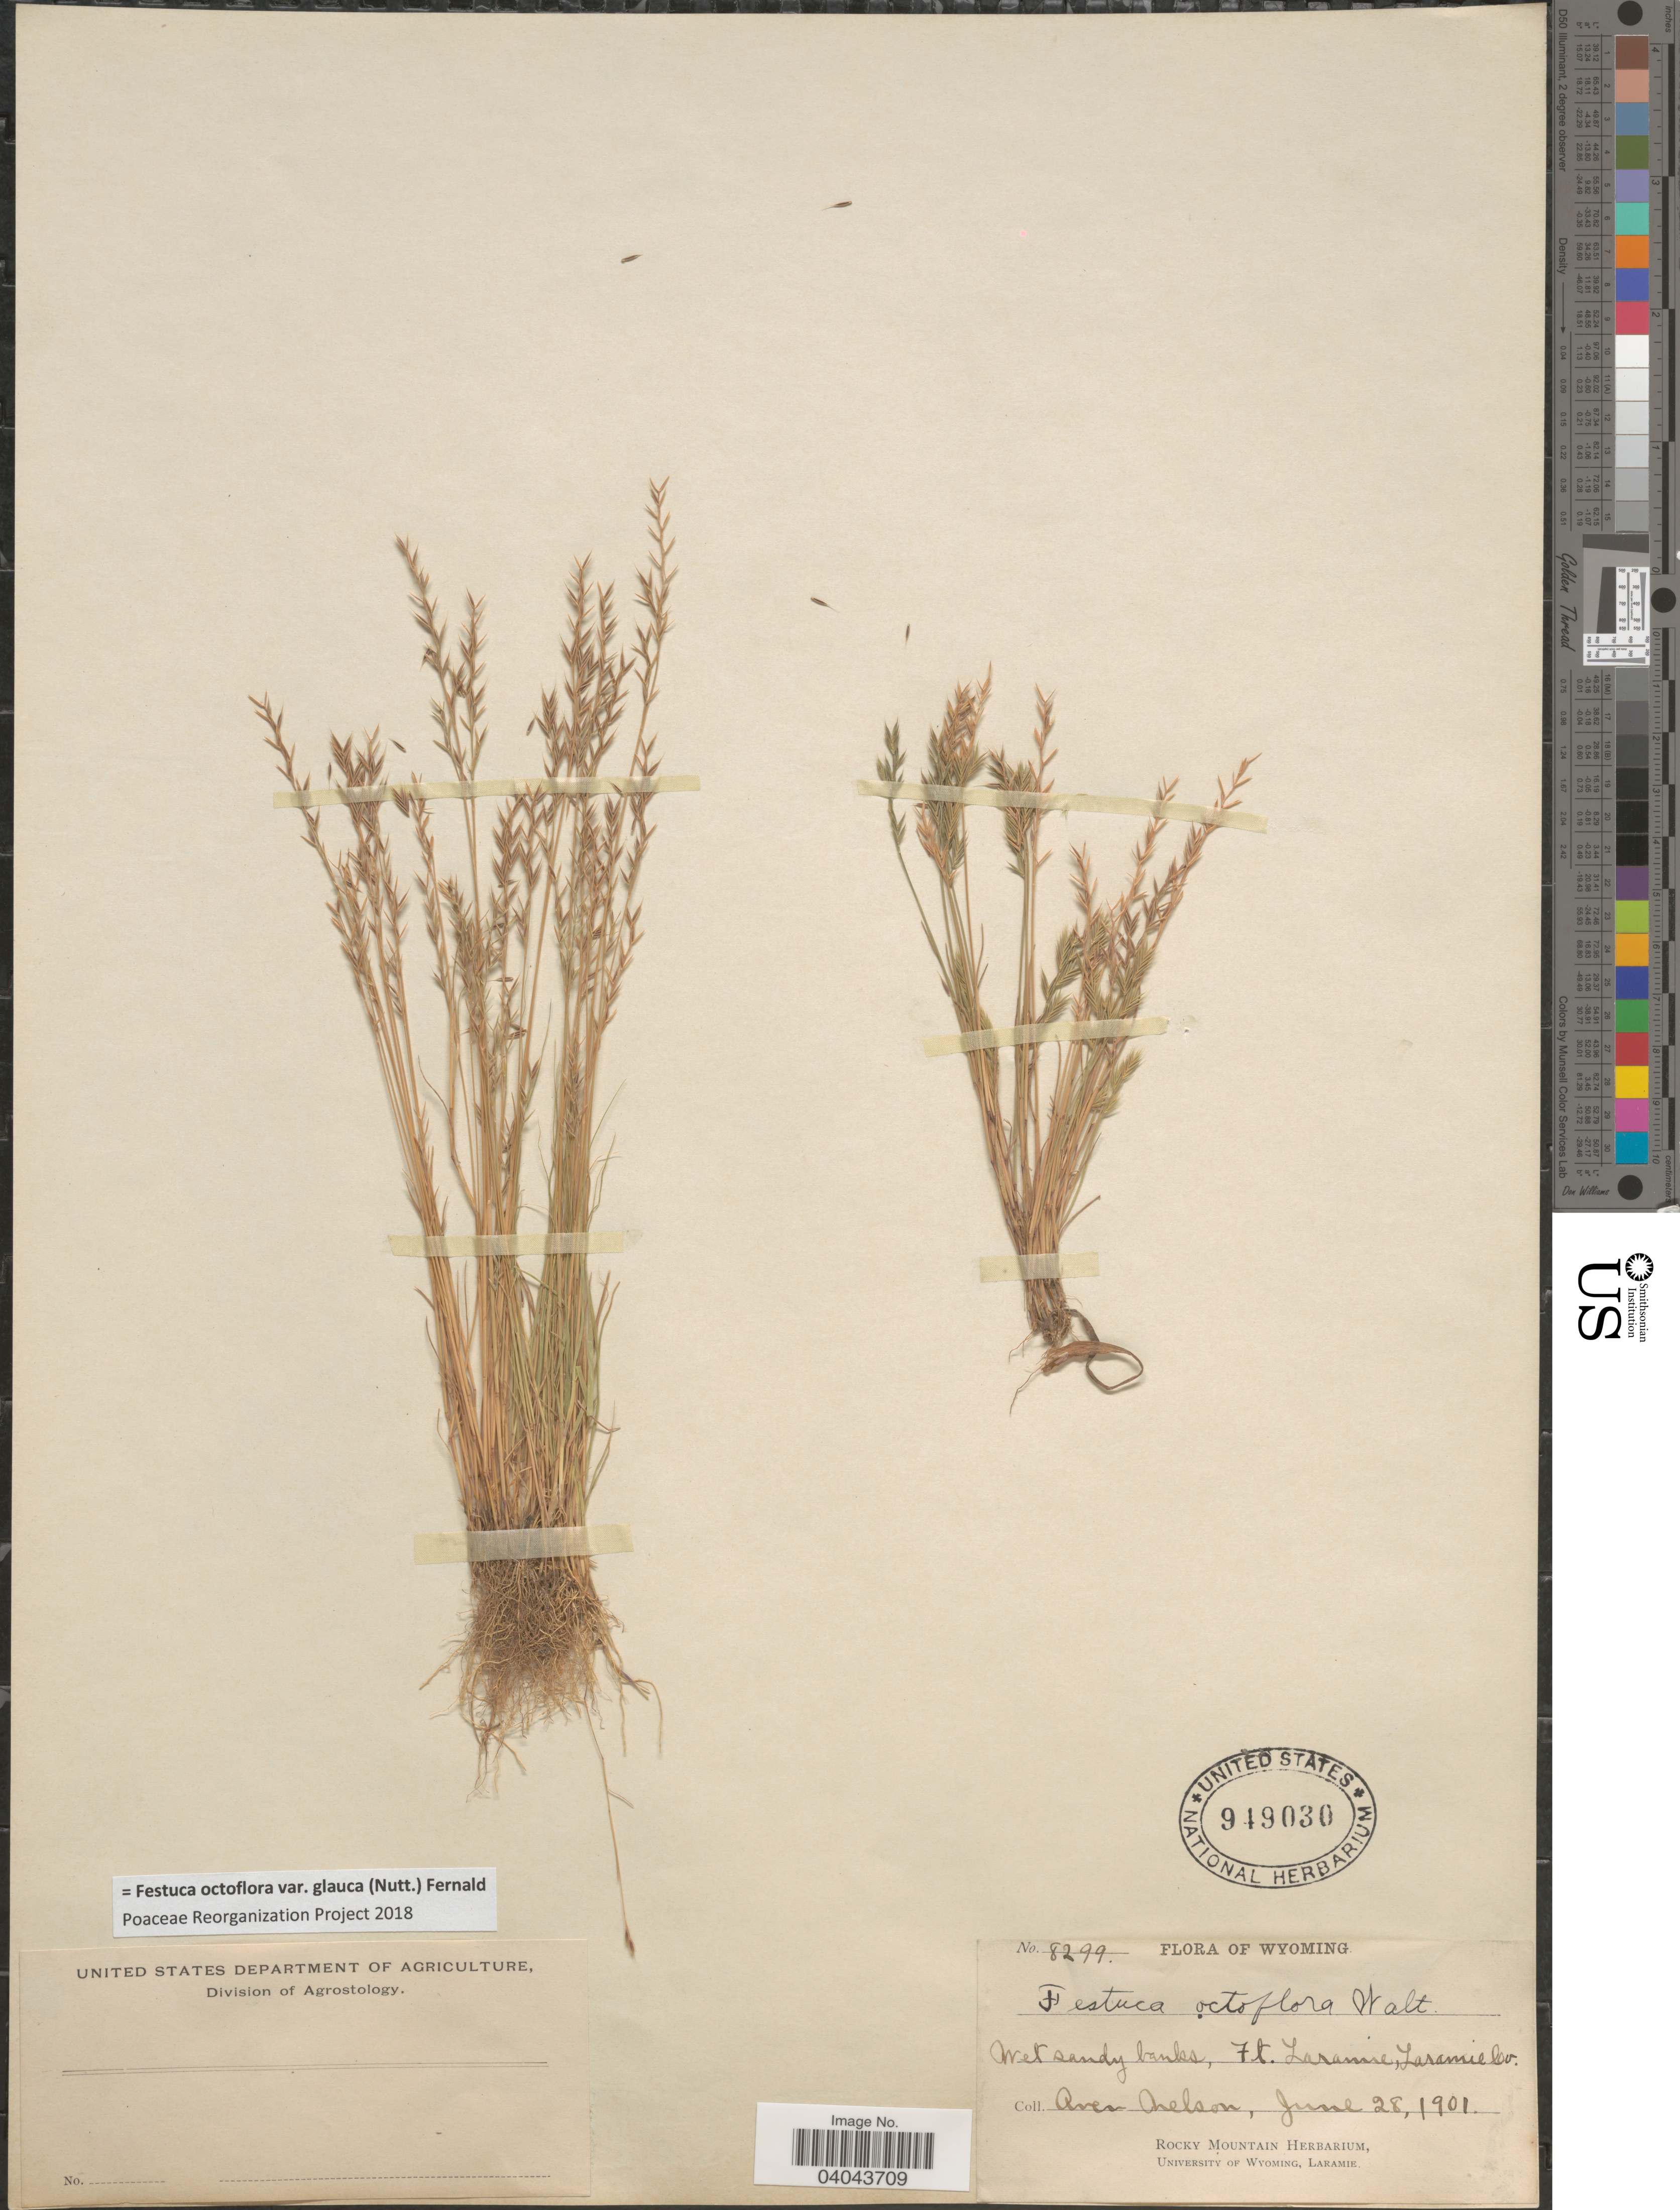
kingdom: Plantae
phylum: Tracheophyta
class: Liliopsida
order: Poales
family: Poaceae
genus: Festuca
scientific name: Festuca octoflora var. glauca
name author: (Nutt.) Fernald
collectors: A. Nelson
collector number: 8299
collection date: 1901-06-28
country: United States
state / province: Wyoming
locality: Ft. Laramie, Laramie Co.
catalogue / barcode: US 949030